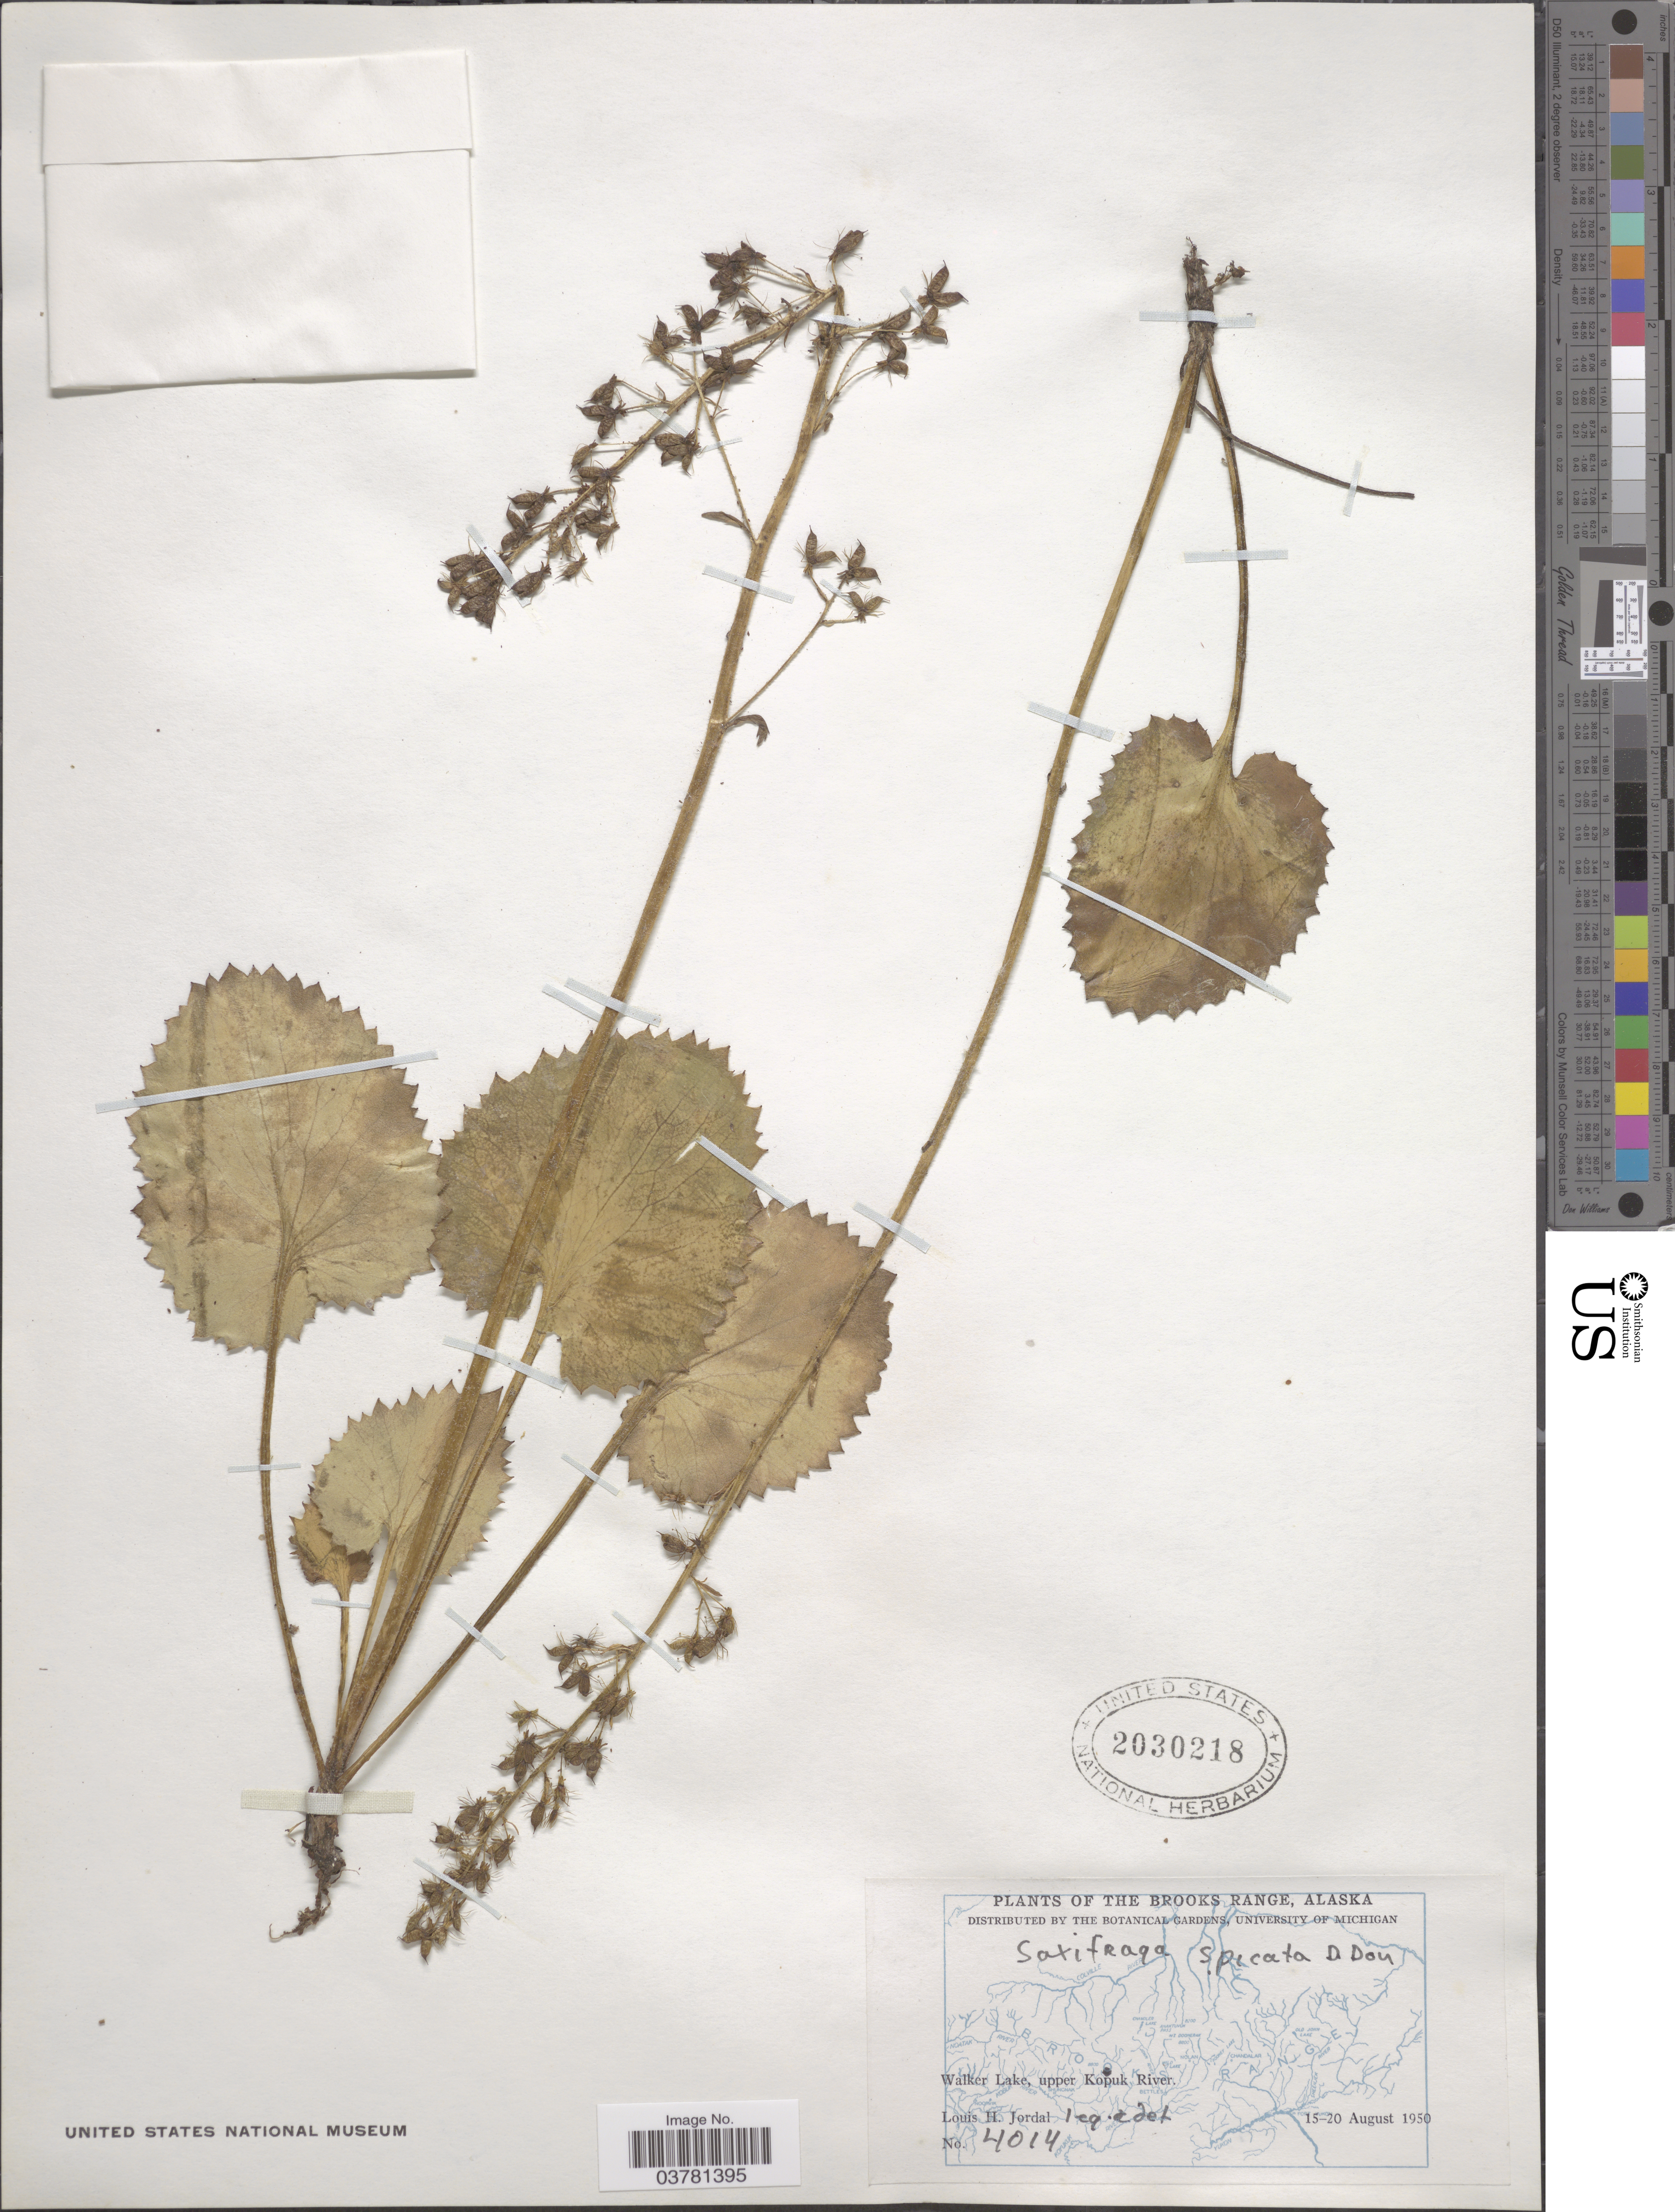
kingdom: Plantae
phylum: Tracheophyta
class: Magnoliopsida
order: Saxifragales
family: Saxifragaceae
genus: Micranthes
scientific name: Micranthes spicata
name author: (D. Don) Small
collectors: L. Jordal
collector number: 4014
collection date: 1950-08-15/1950-08-20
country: United States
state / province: Alaska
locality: The Brooks Range. Walker Lake, upper Kopuk River.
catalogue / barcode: US 2030218